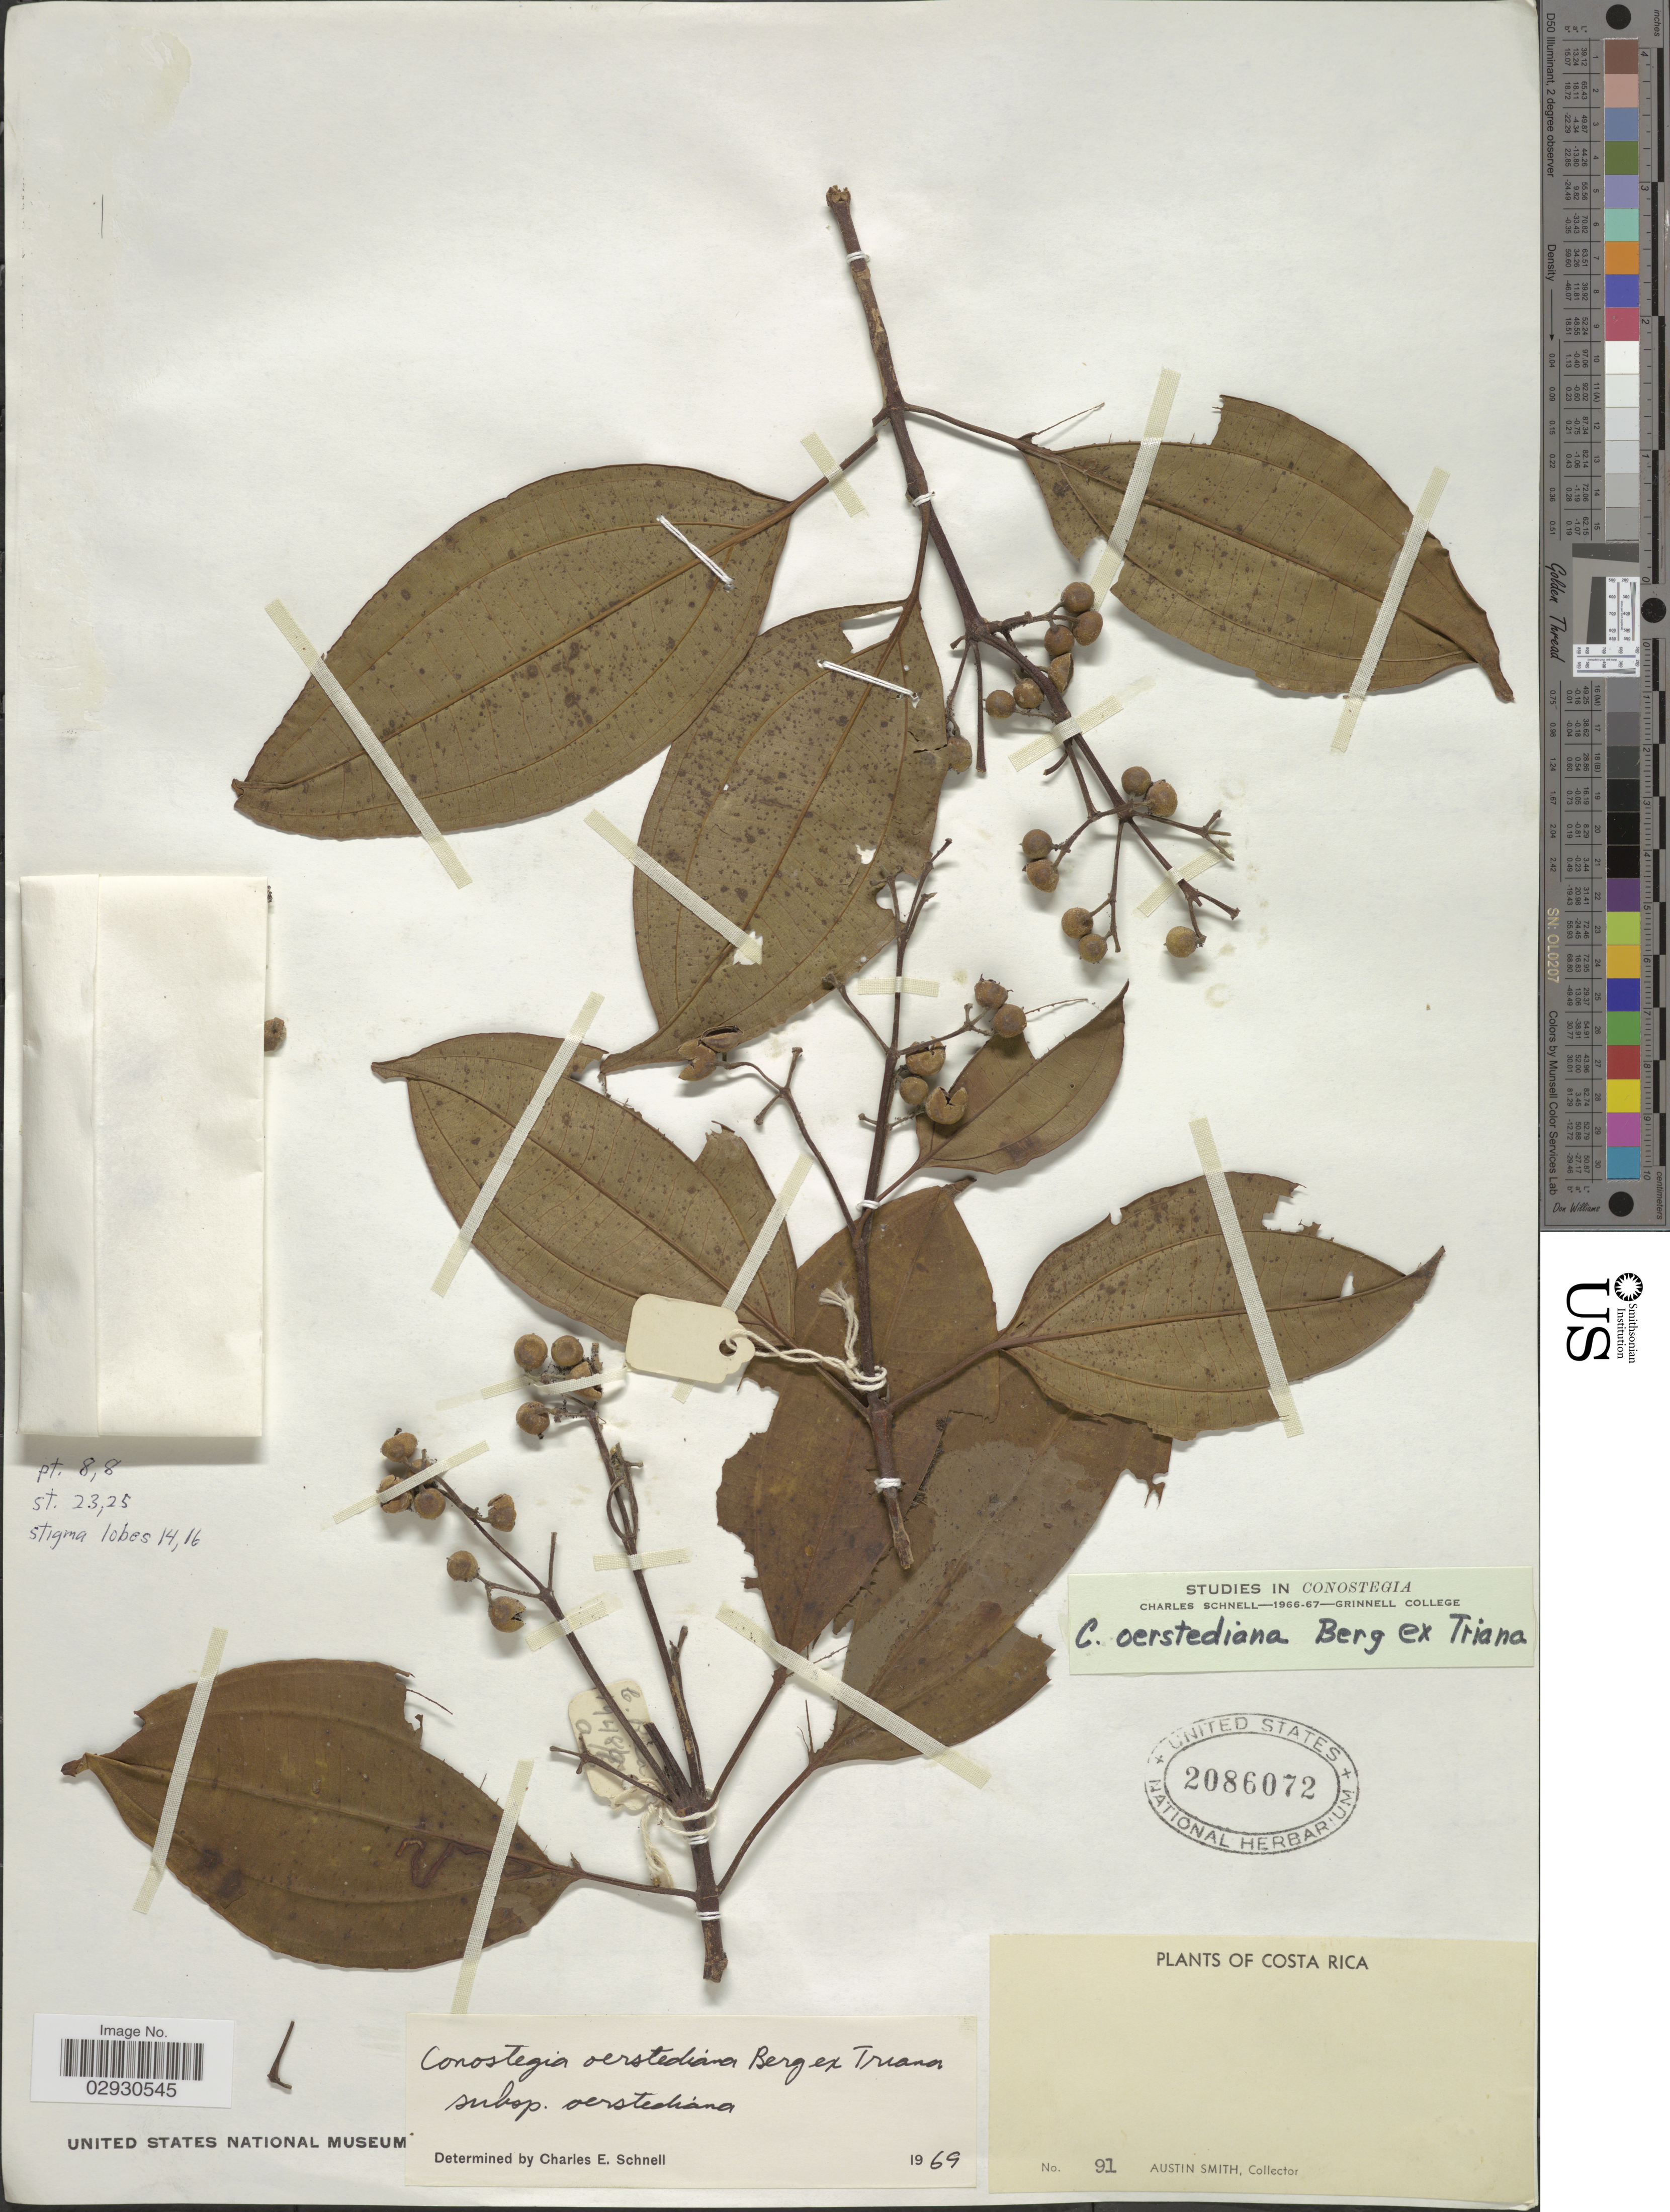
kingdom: Plantae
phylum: Tracheophyta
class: Magnoliopsida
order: Myrtales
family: Melastomataceae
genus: Conostegia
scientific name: Conostegia oerstediana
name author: O. Berg ex Triana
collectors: Aust P. Smith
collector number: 91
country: Costa Rica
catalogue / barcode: US 2086072